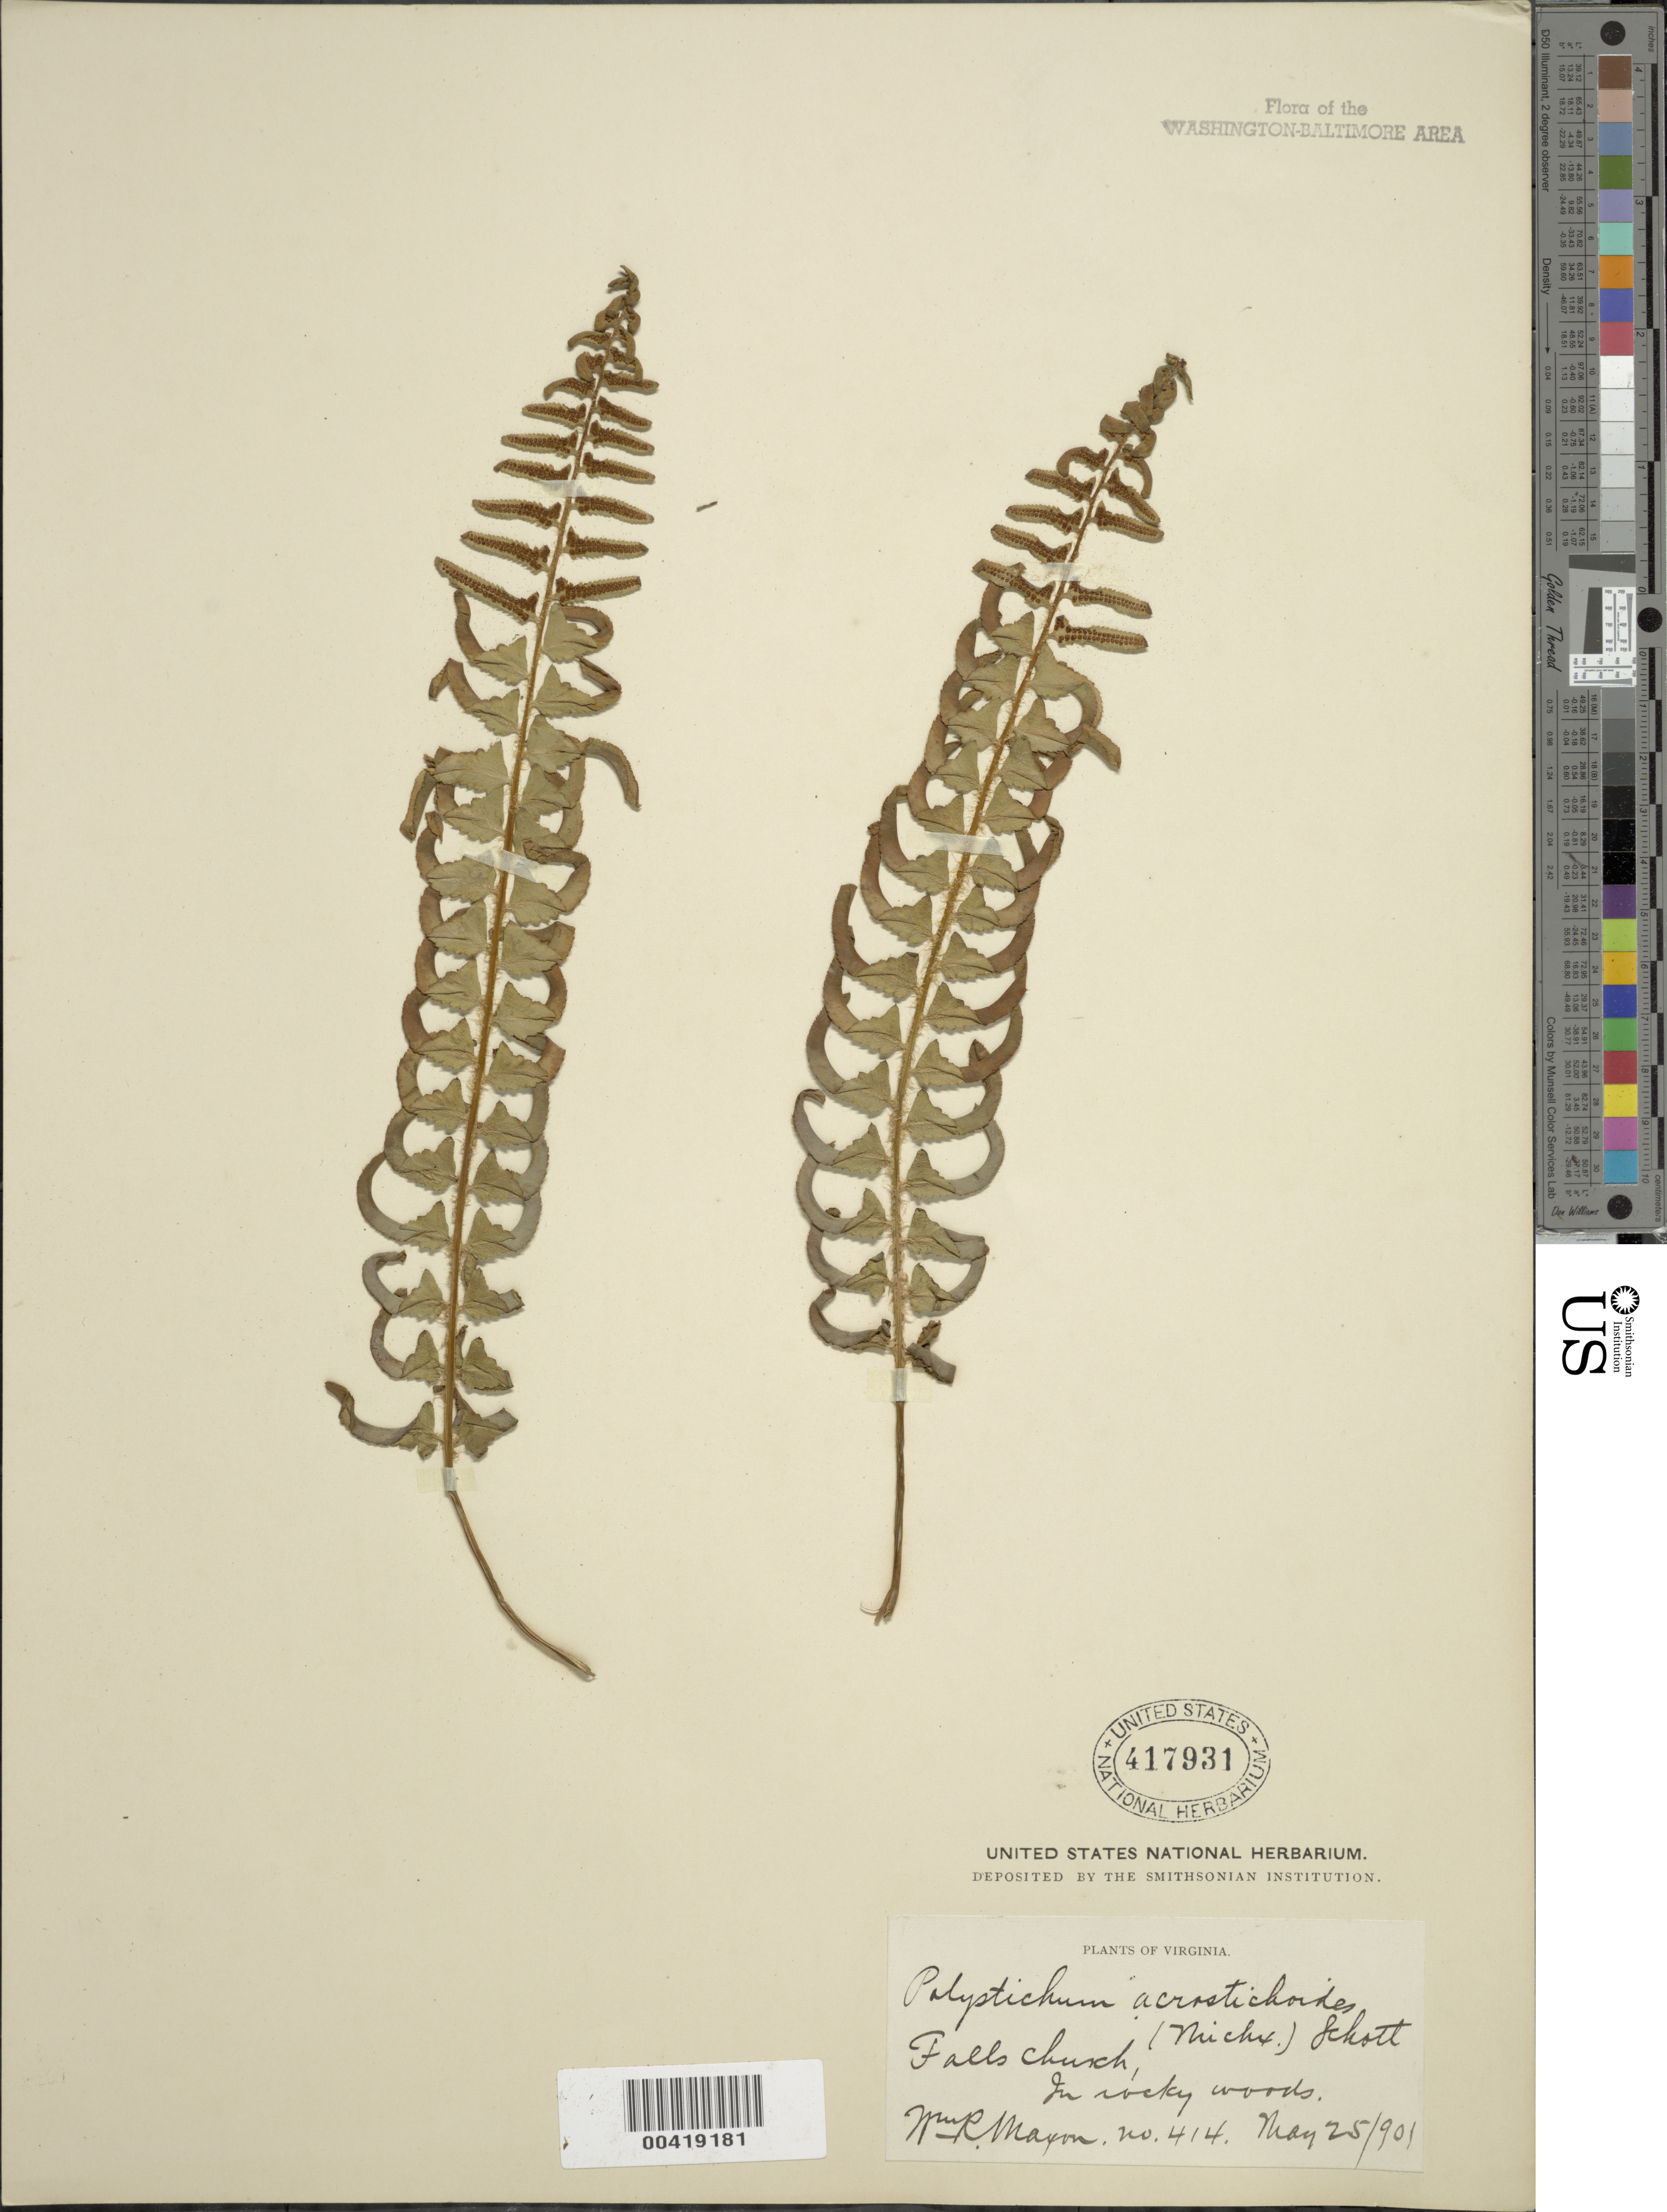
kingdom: Plantae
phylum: Tracheophyta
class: Polypodiopsida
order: Polypodiales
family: Dryopteridaceae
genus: Polystichum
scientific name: Polystichum acrostichoides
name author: (Michx.) Schott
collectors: W. R. Maxon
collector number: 414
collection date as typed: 25 May 1901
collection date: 1901-05-25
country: United States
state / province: Virginia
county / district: City of Falls Church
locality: Falls Church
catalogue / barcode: US 417931